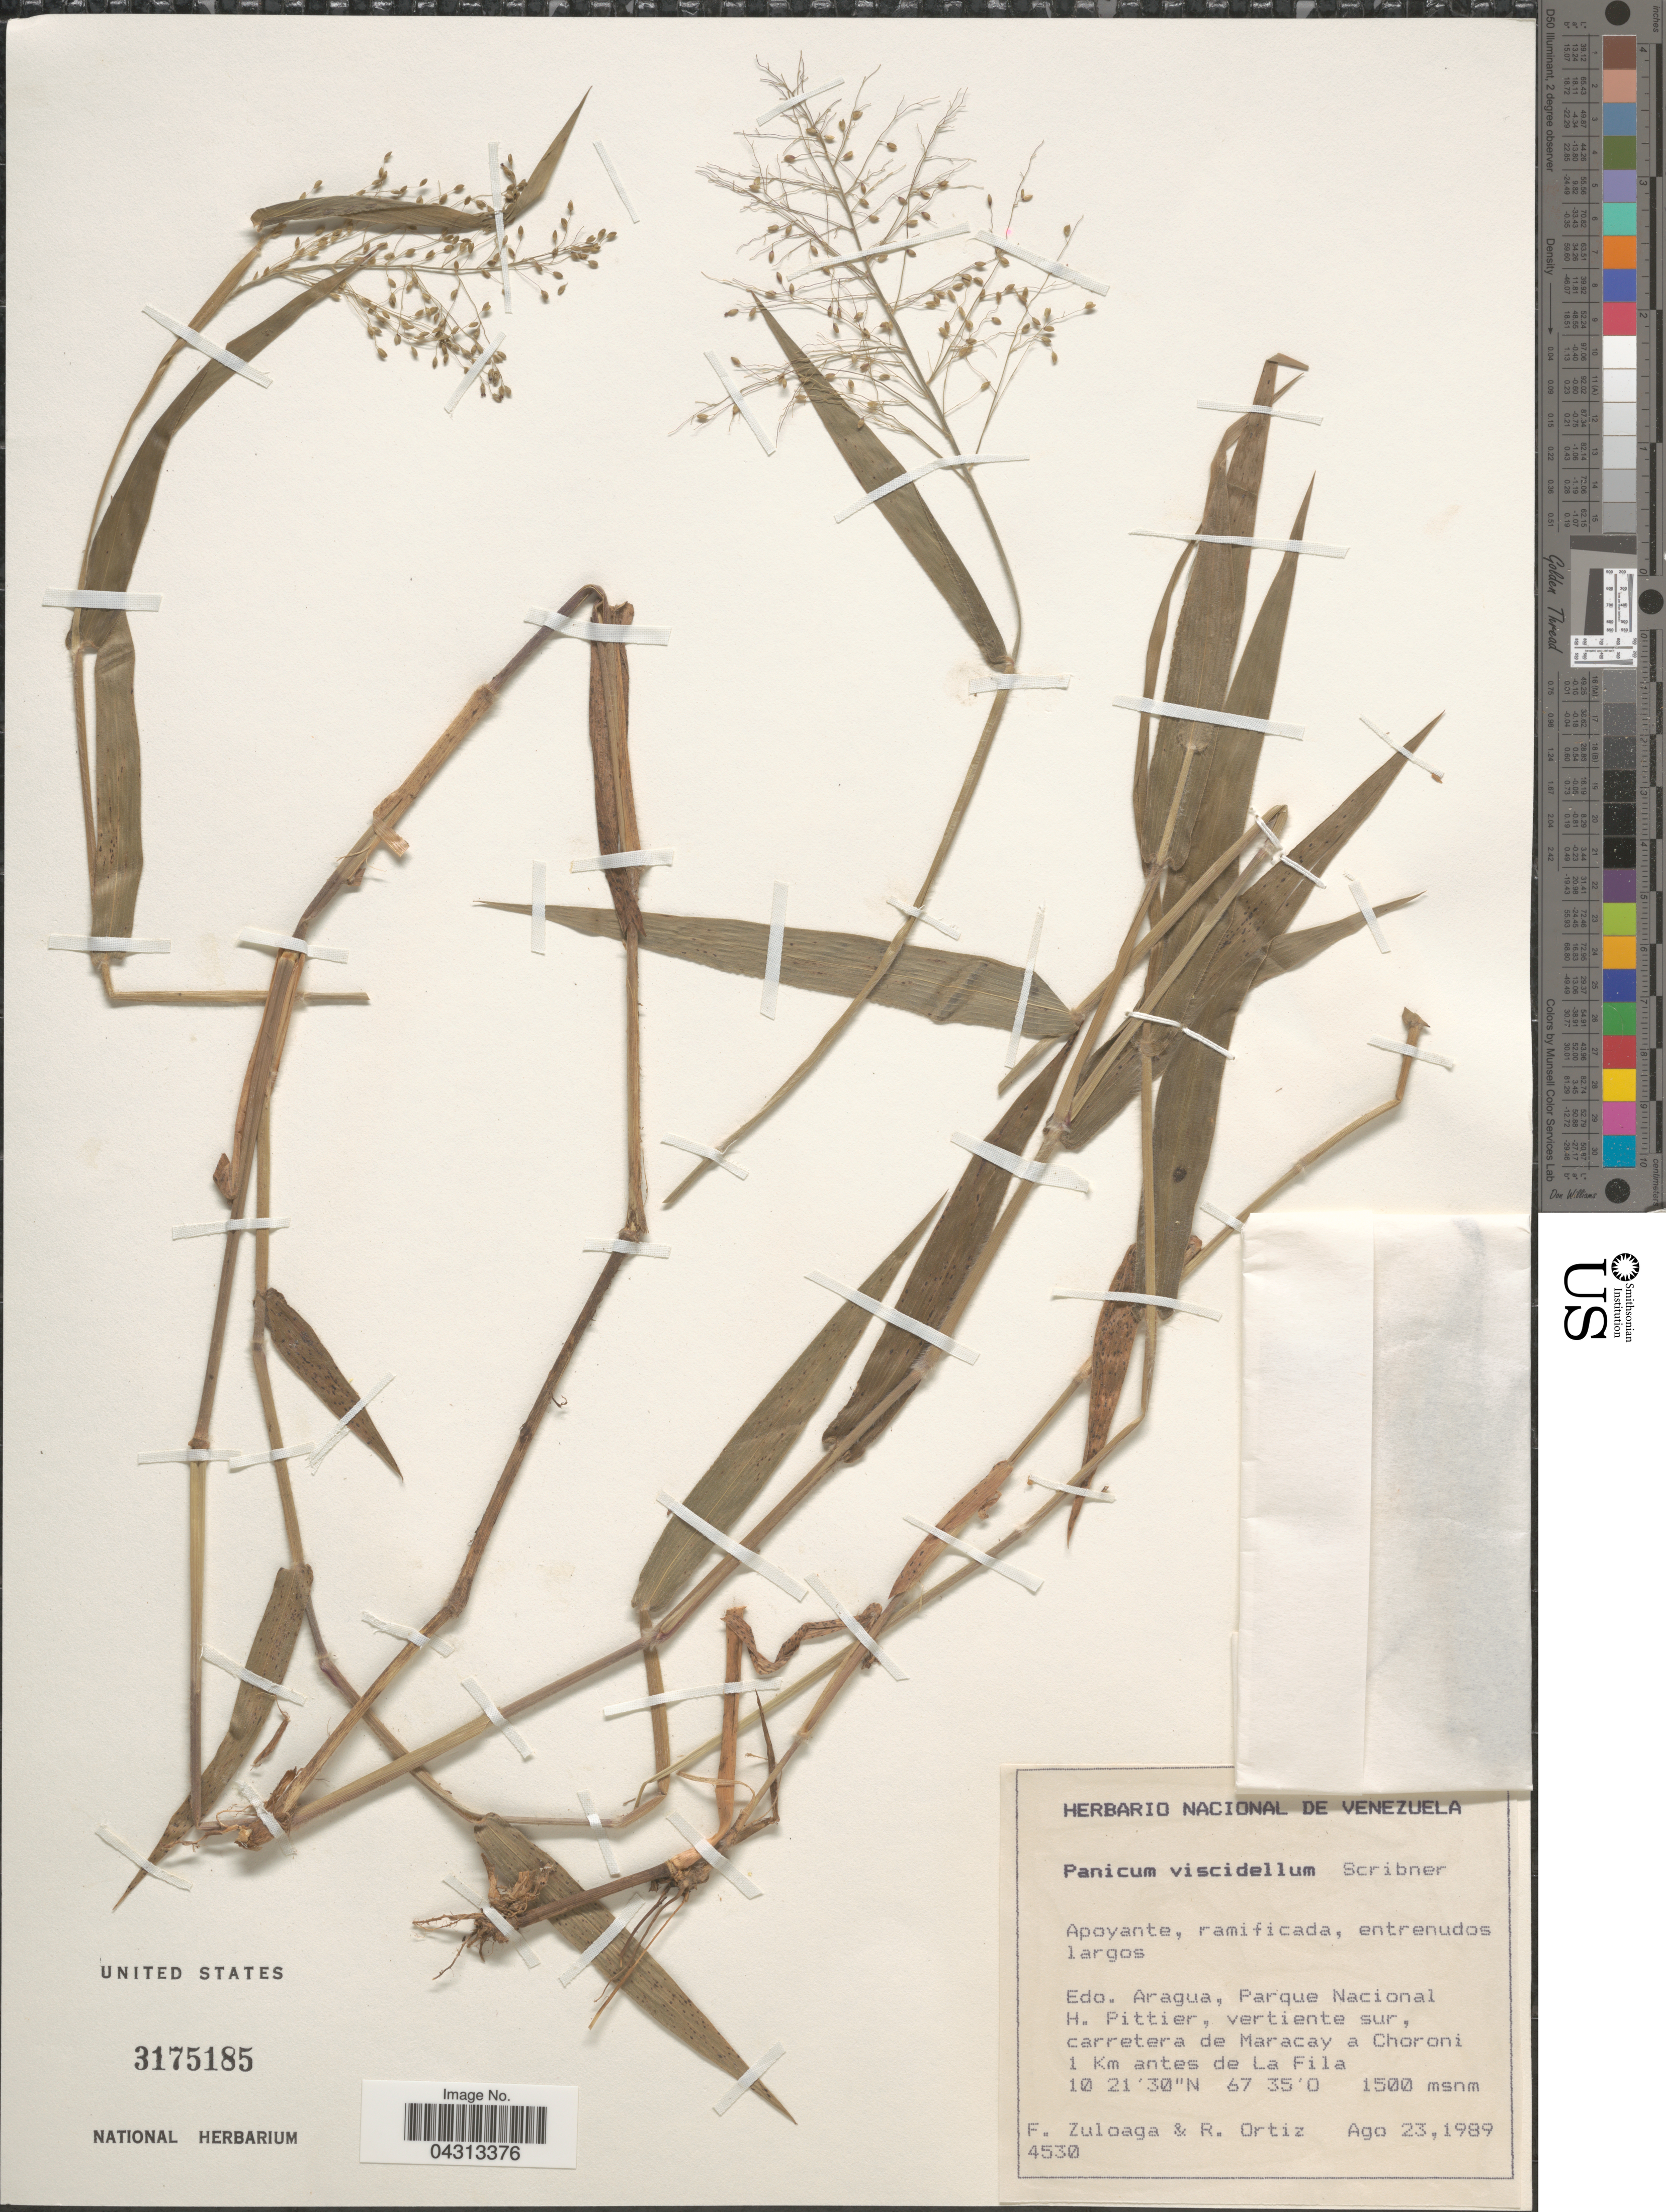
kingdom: Plantae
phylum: Tracheophyta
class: Liliopsida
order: Poales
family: Poaceae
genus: Dichanthelium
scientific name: Dichanthelium viscidellum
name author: (Scribn.) Gould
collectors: F. Zuloaga & R. Ortiz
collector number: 4530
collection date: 1989-08-23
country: Venezuela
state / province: Aragua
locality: Parque Nacional H. Pittier, vertiente sur, carretera de Maracay a Choroni 1 Km antes de La Fila.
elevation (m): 1500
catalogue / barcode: US 3175185